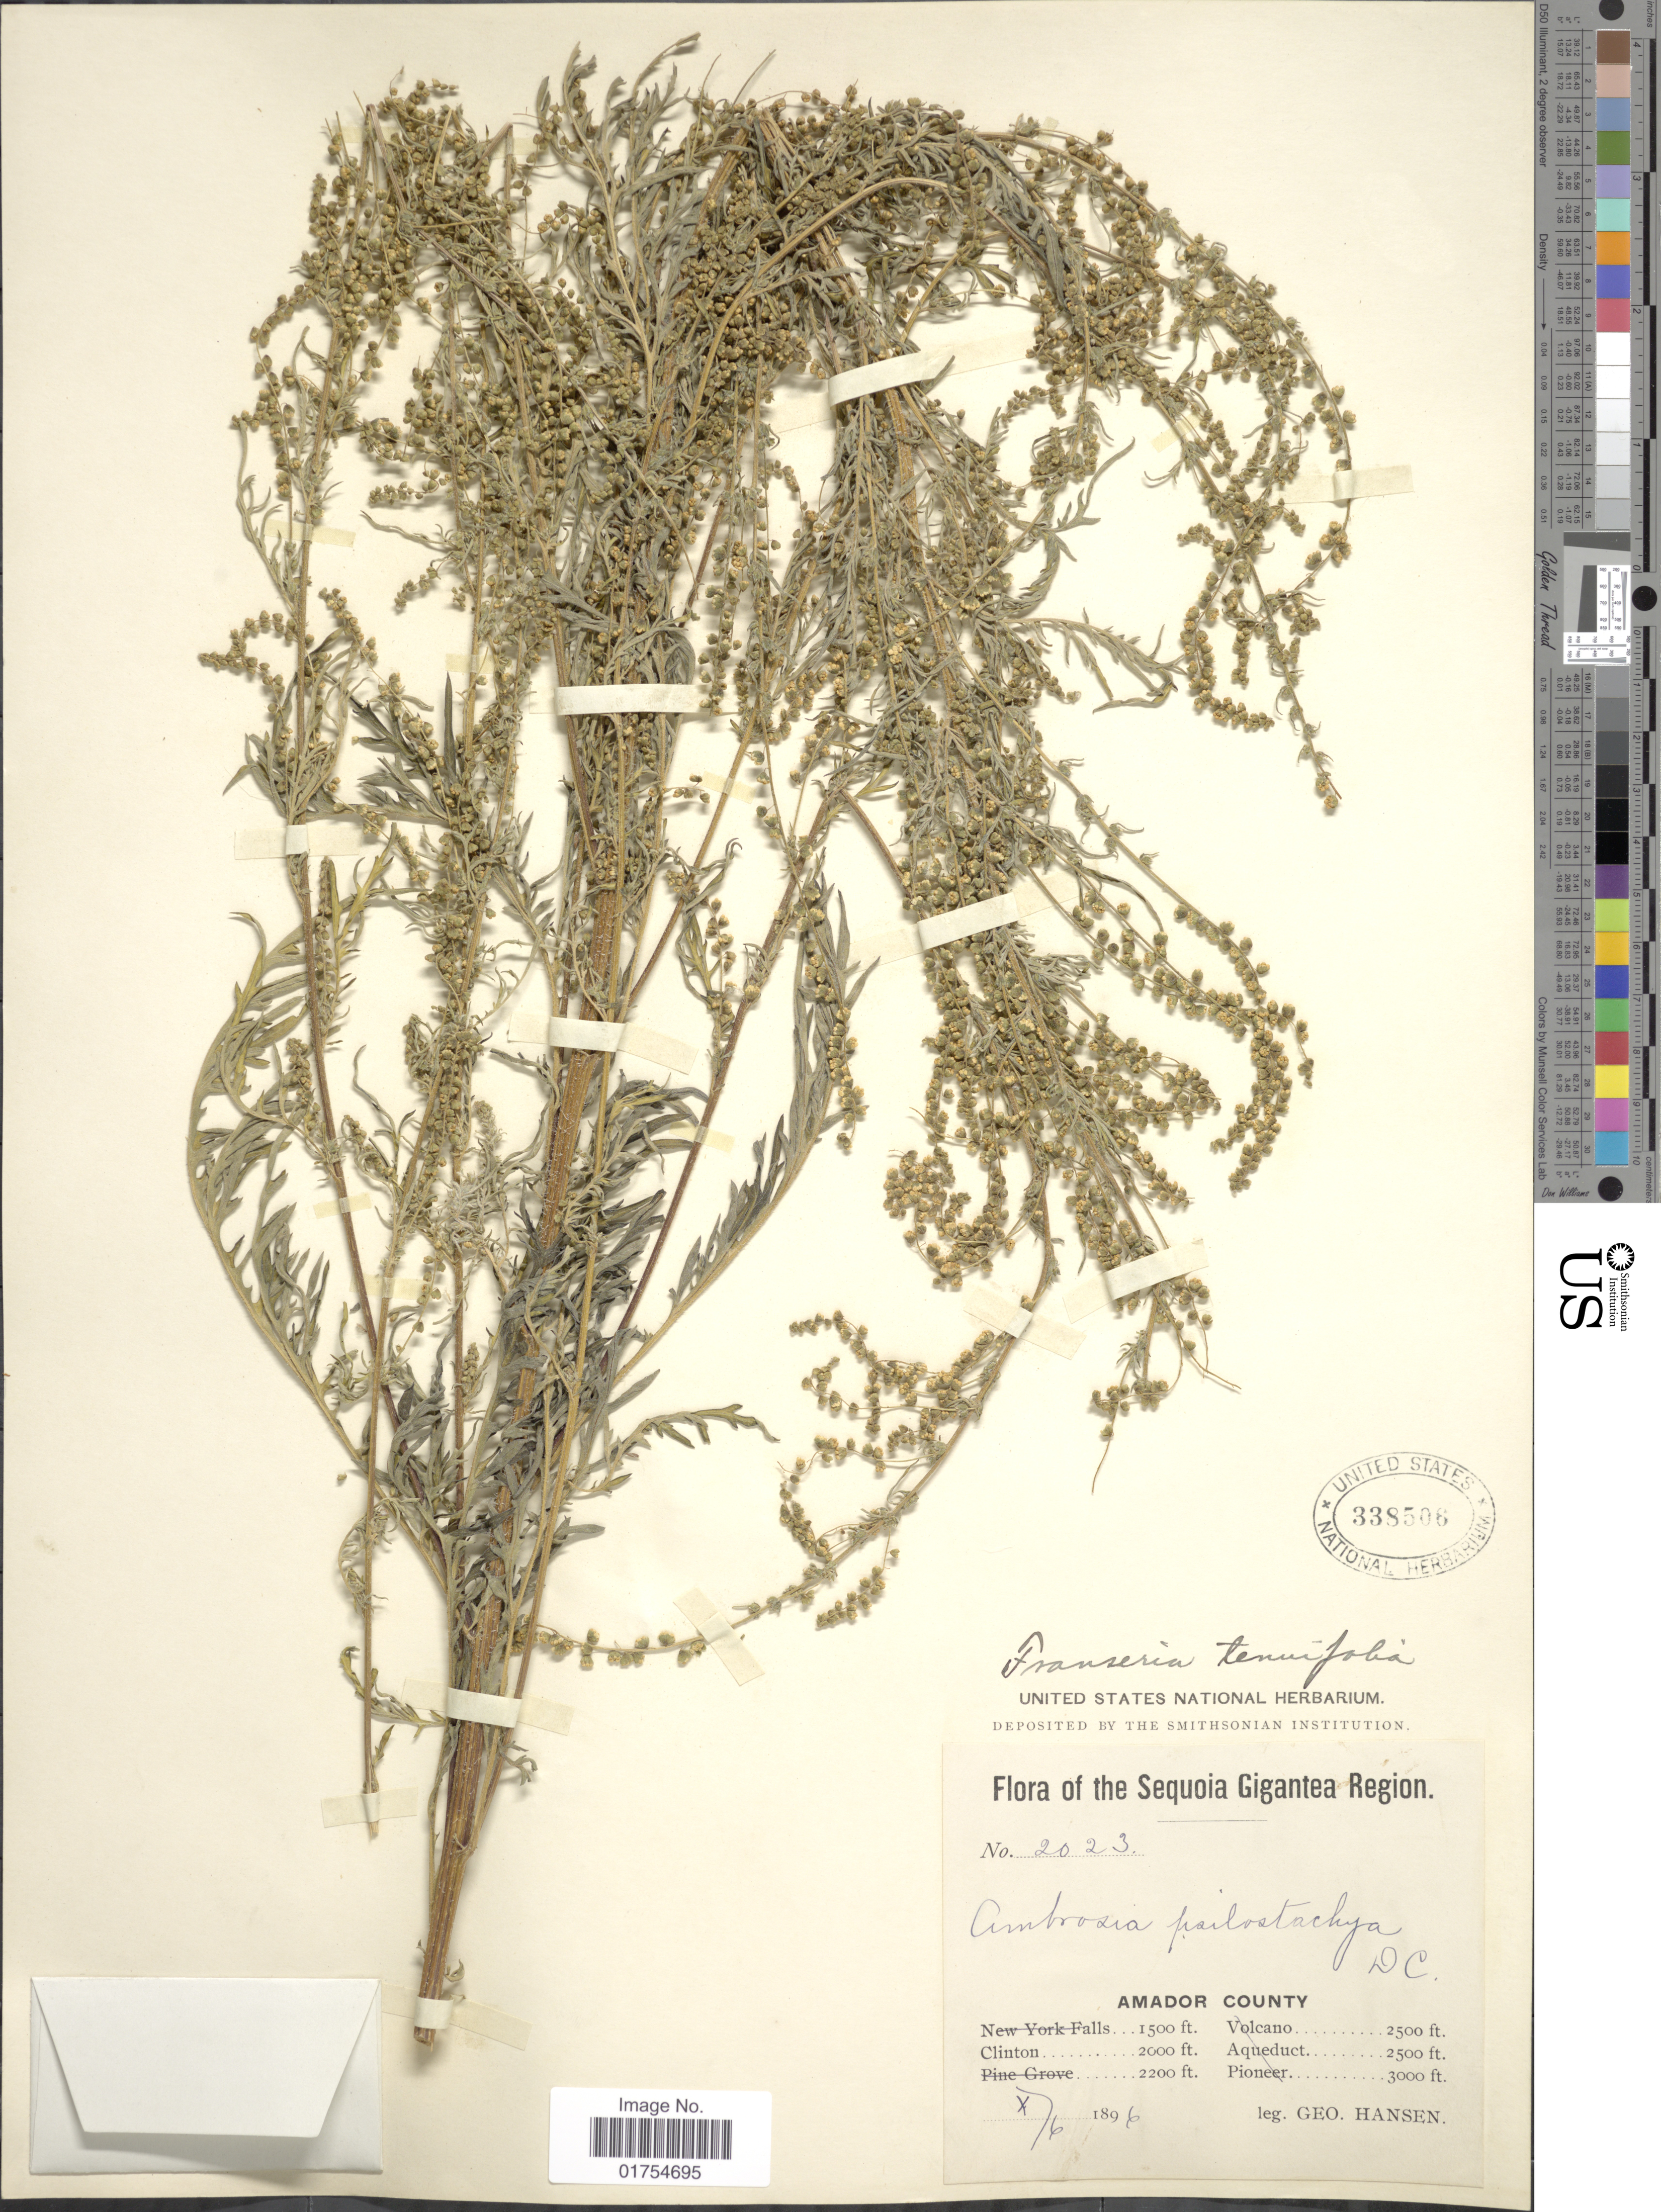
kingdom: Plantae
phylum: Tracheophyta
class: Magnoliopsida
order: Asterales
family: Asteraceae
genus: Franseria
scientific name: Franseria tenuifolia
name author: Harv. & A. Gray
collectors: G. Hansen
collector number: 2023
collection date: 1896-10-06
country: United States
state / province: California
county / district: Amador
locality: Sequoia Gigantea Region. Amador County. Clinton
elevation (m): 610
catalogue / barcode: US 338506